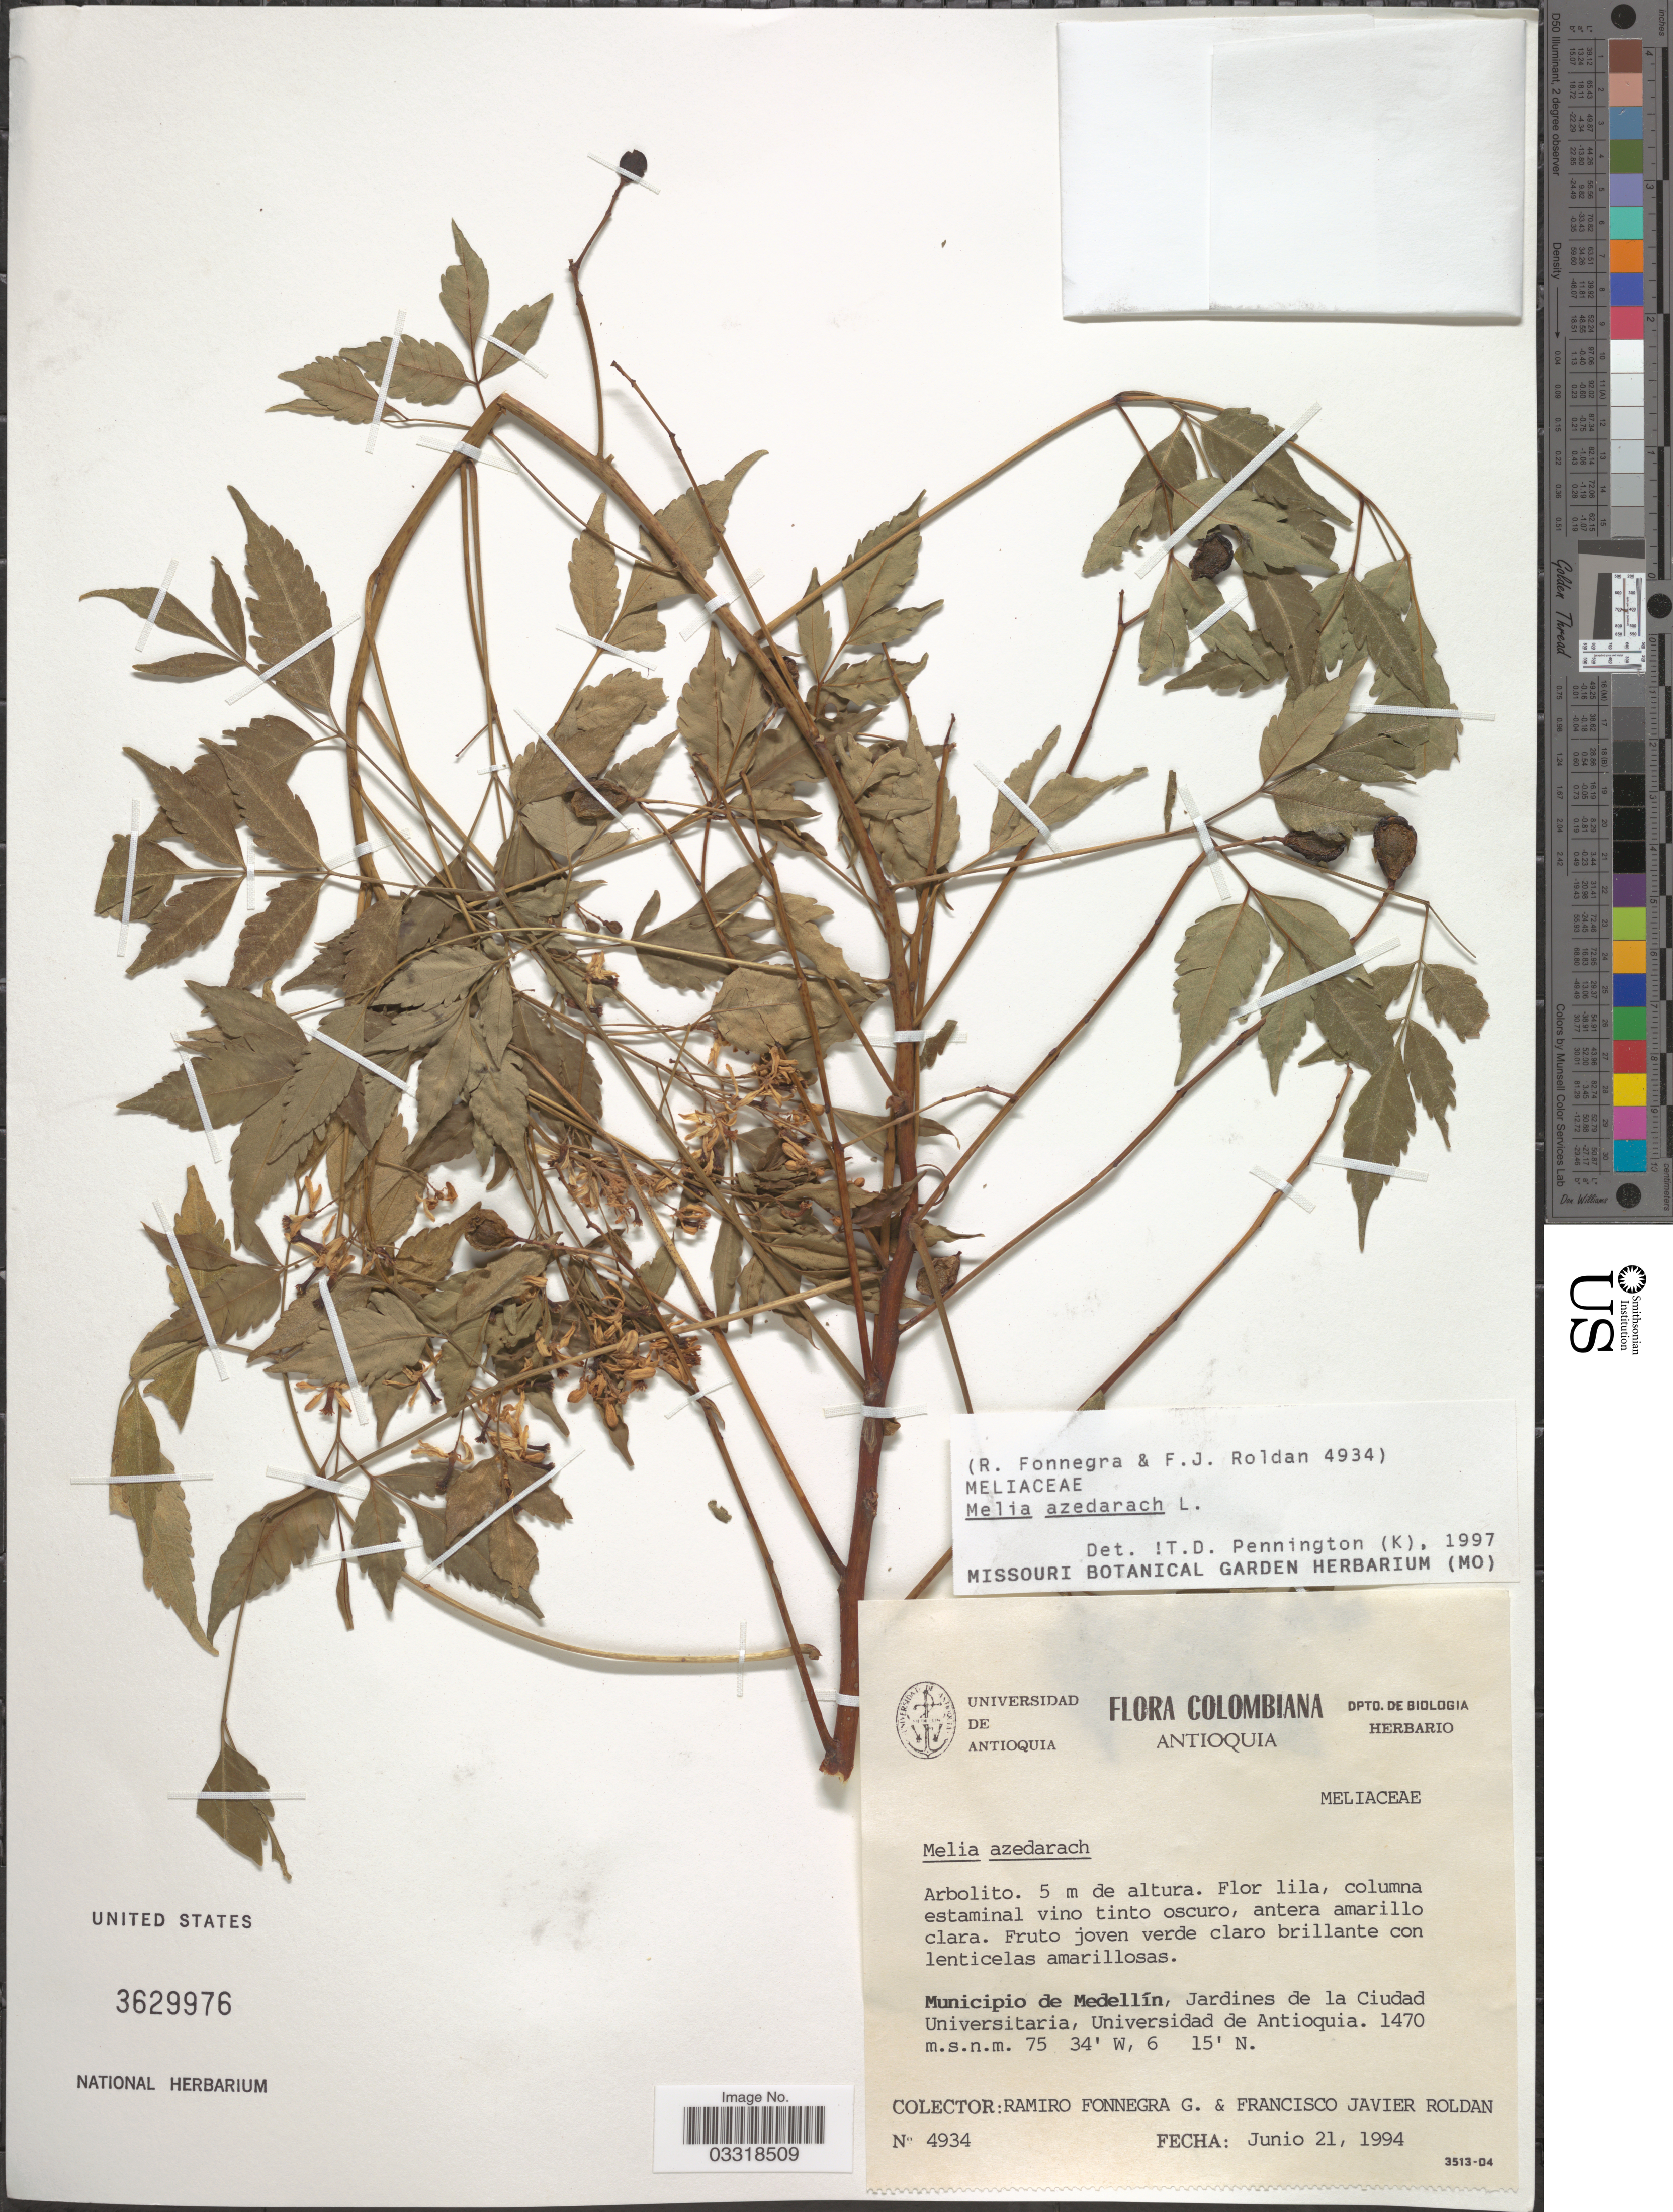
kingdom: Plantae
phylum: Tracheophyta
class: Magnoliopsida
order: Sapindales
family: Meliaceae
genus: Melia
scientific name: Melia azedarach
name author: L.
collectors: R. Fonnegra G. & F. J. Roldán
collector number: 4934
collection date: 1994-06-21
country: Colombia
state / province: Antioquia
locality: Municipio de Medellín, Jardines de la Ciudad Universitaria, Universidad de Antioquia.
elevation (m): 1470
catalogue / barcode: US 3629976